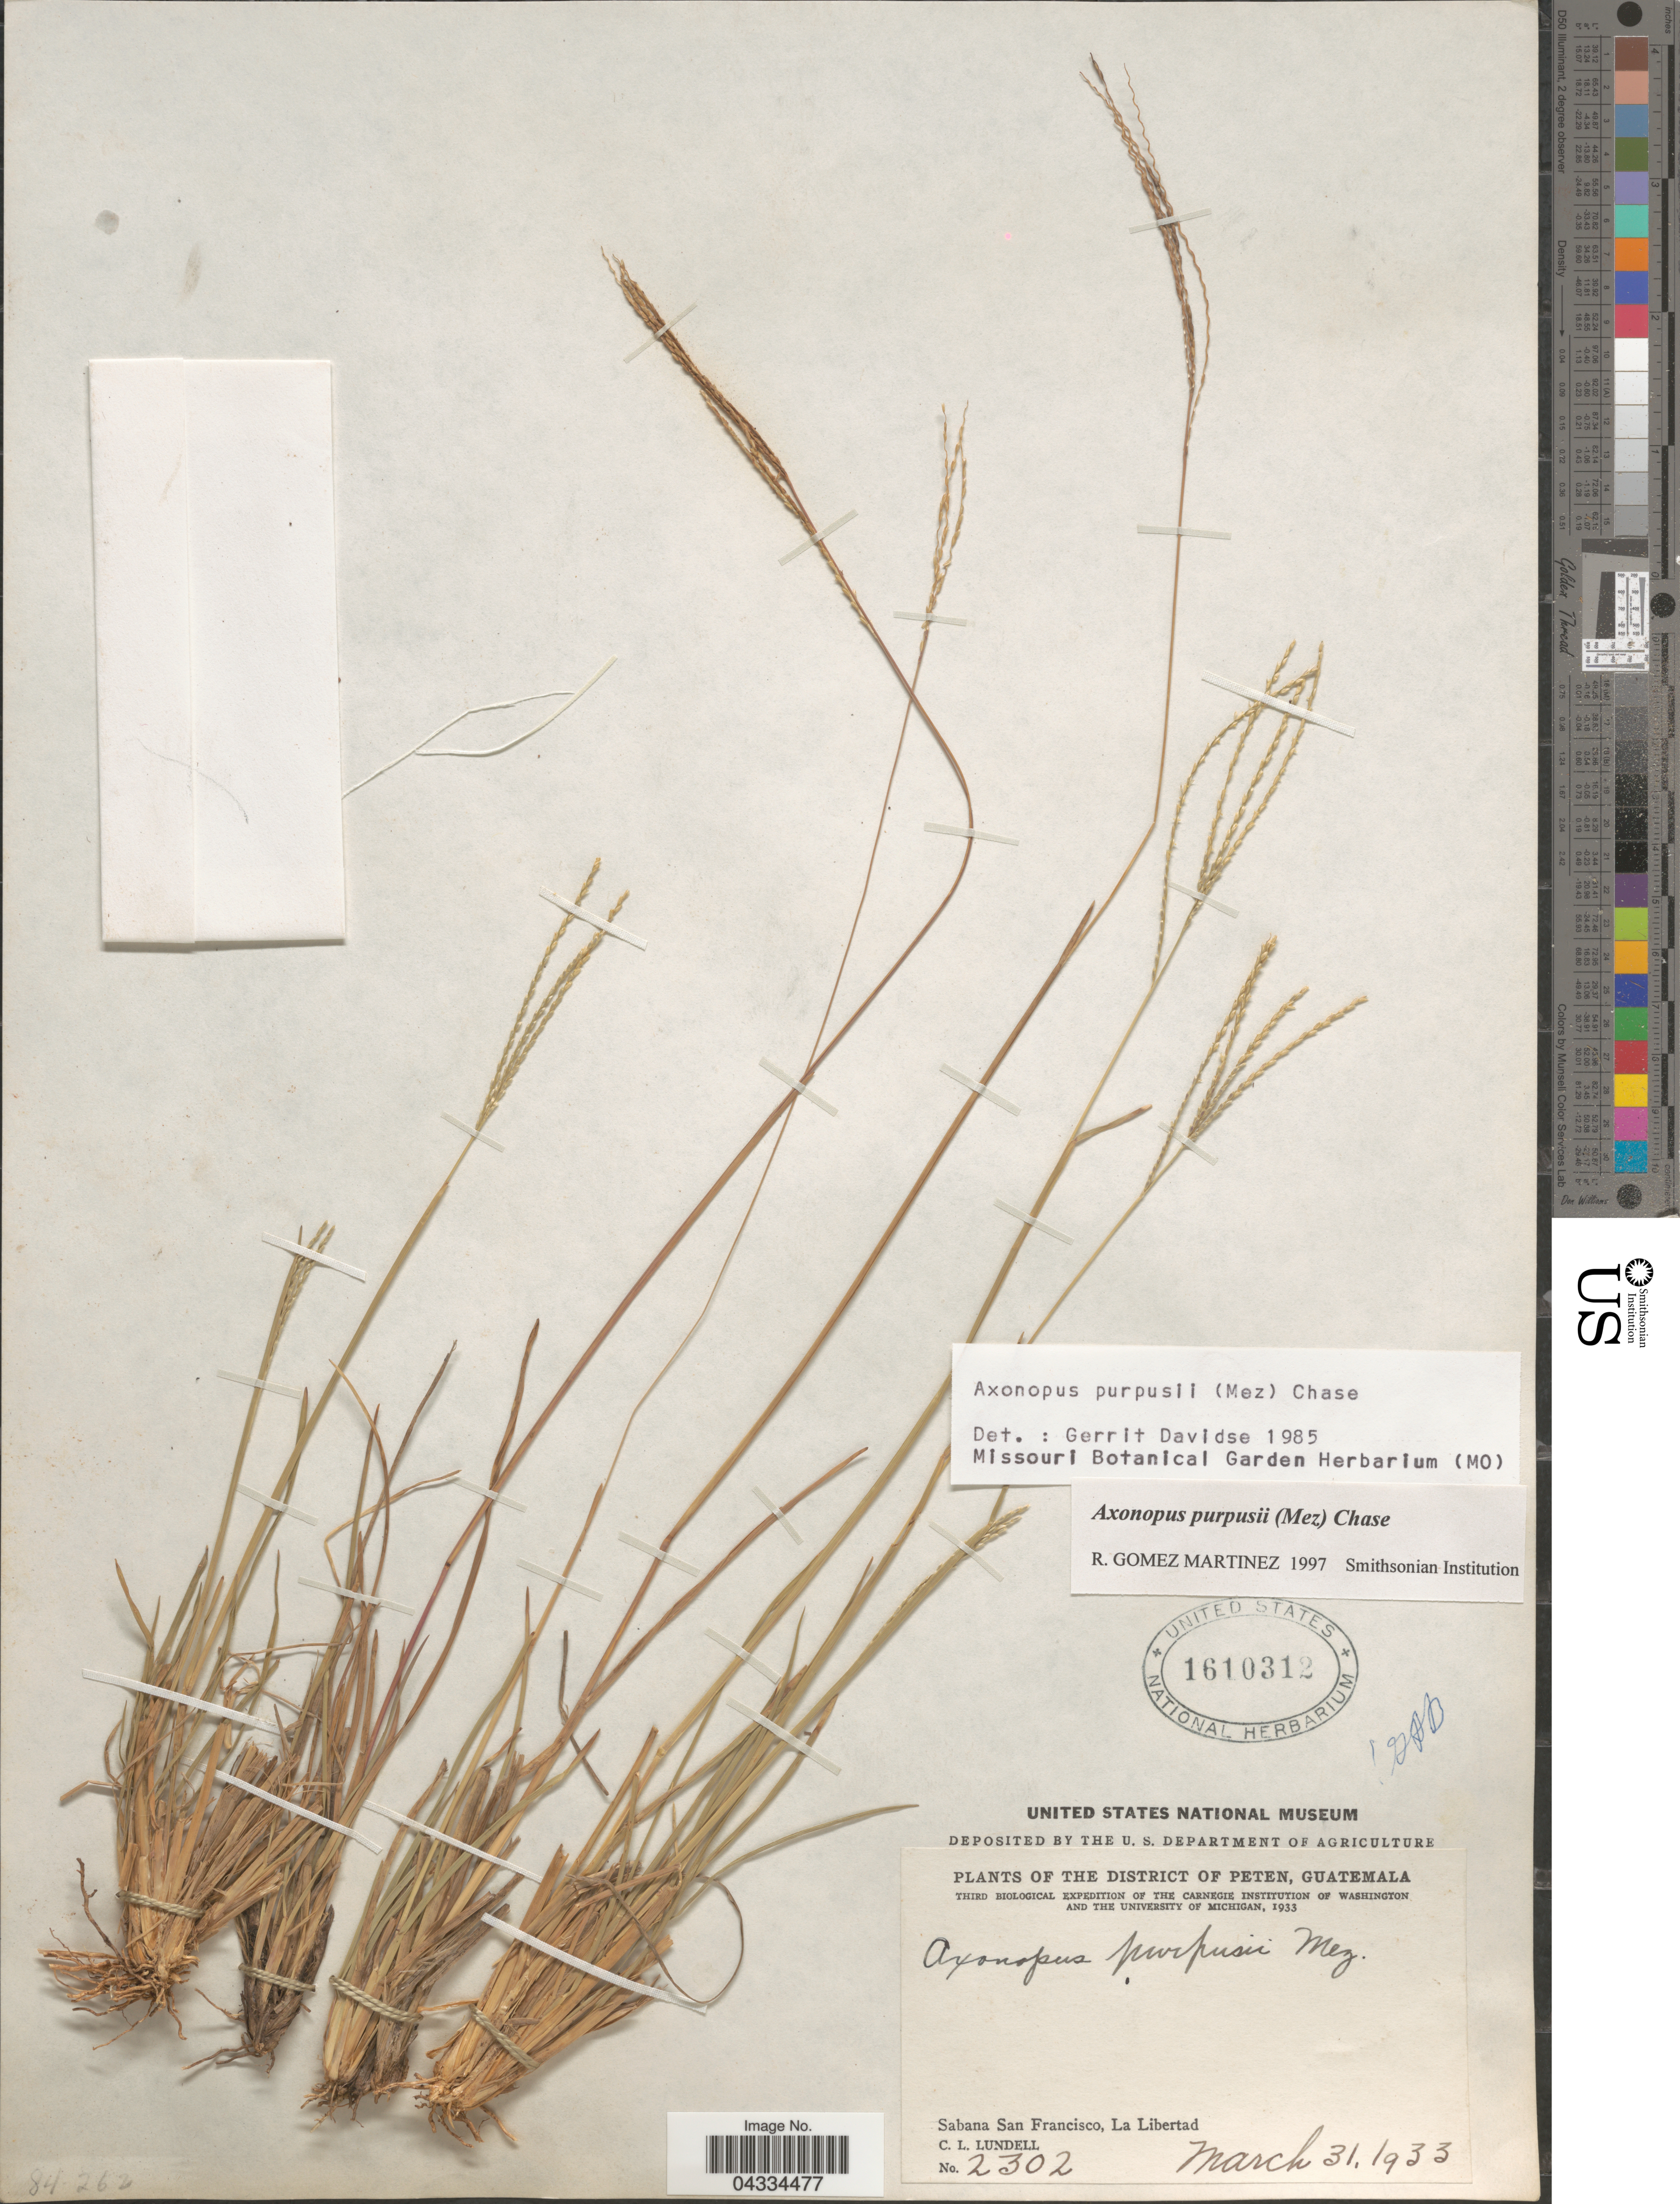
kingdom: Plantae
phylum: Tracheophyta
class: Liliopsida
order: Poales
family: Poaceae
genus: Axonopus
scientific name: Axonopus purpusii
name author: (Mez) Chase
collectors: C. L. Lundell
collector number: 2302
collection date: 1933-03-31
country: Guatemala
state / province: El Peten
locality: The District of Peten. Third Biological Expedition. Sabana San Francisco, La Libertad.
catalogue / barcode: US 1610312